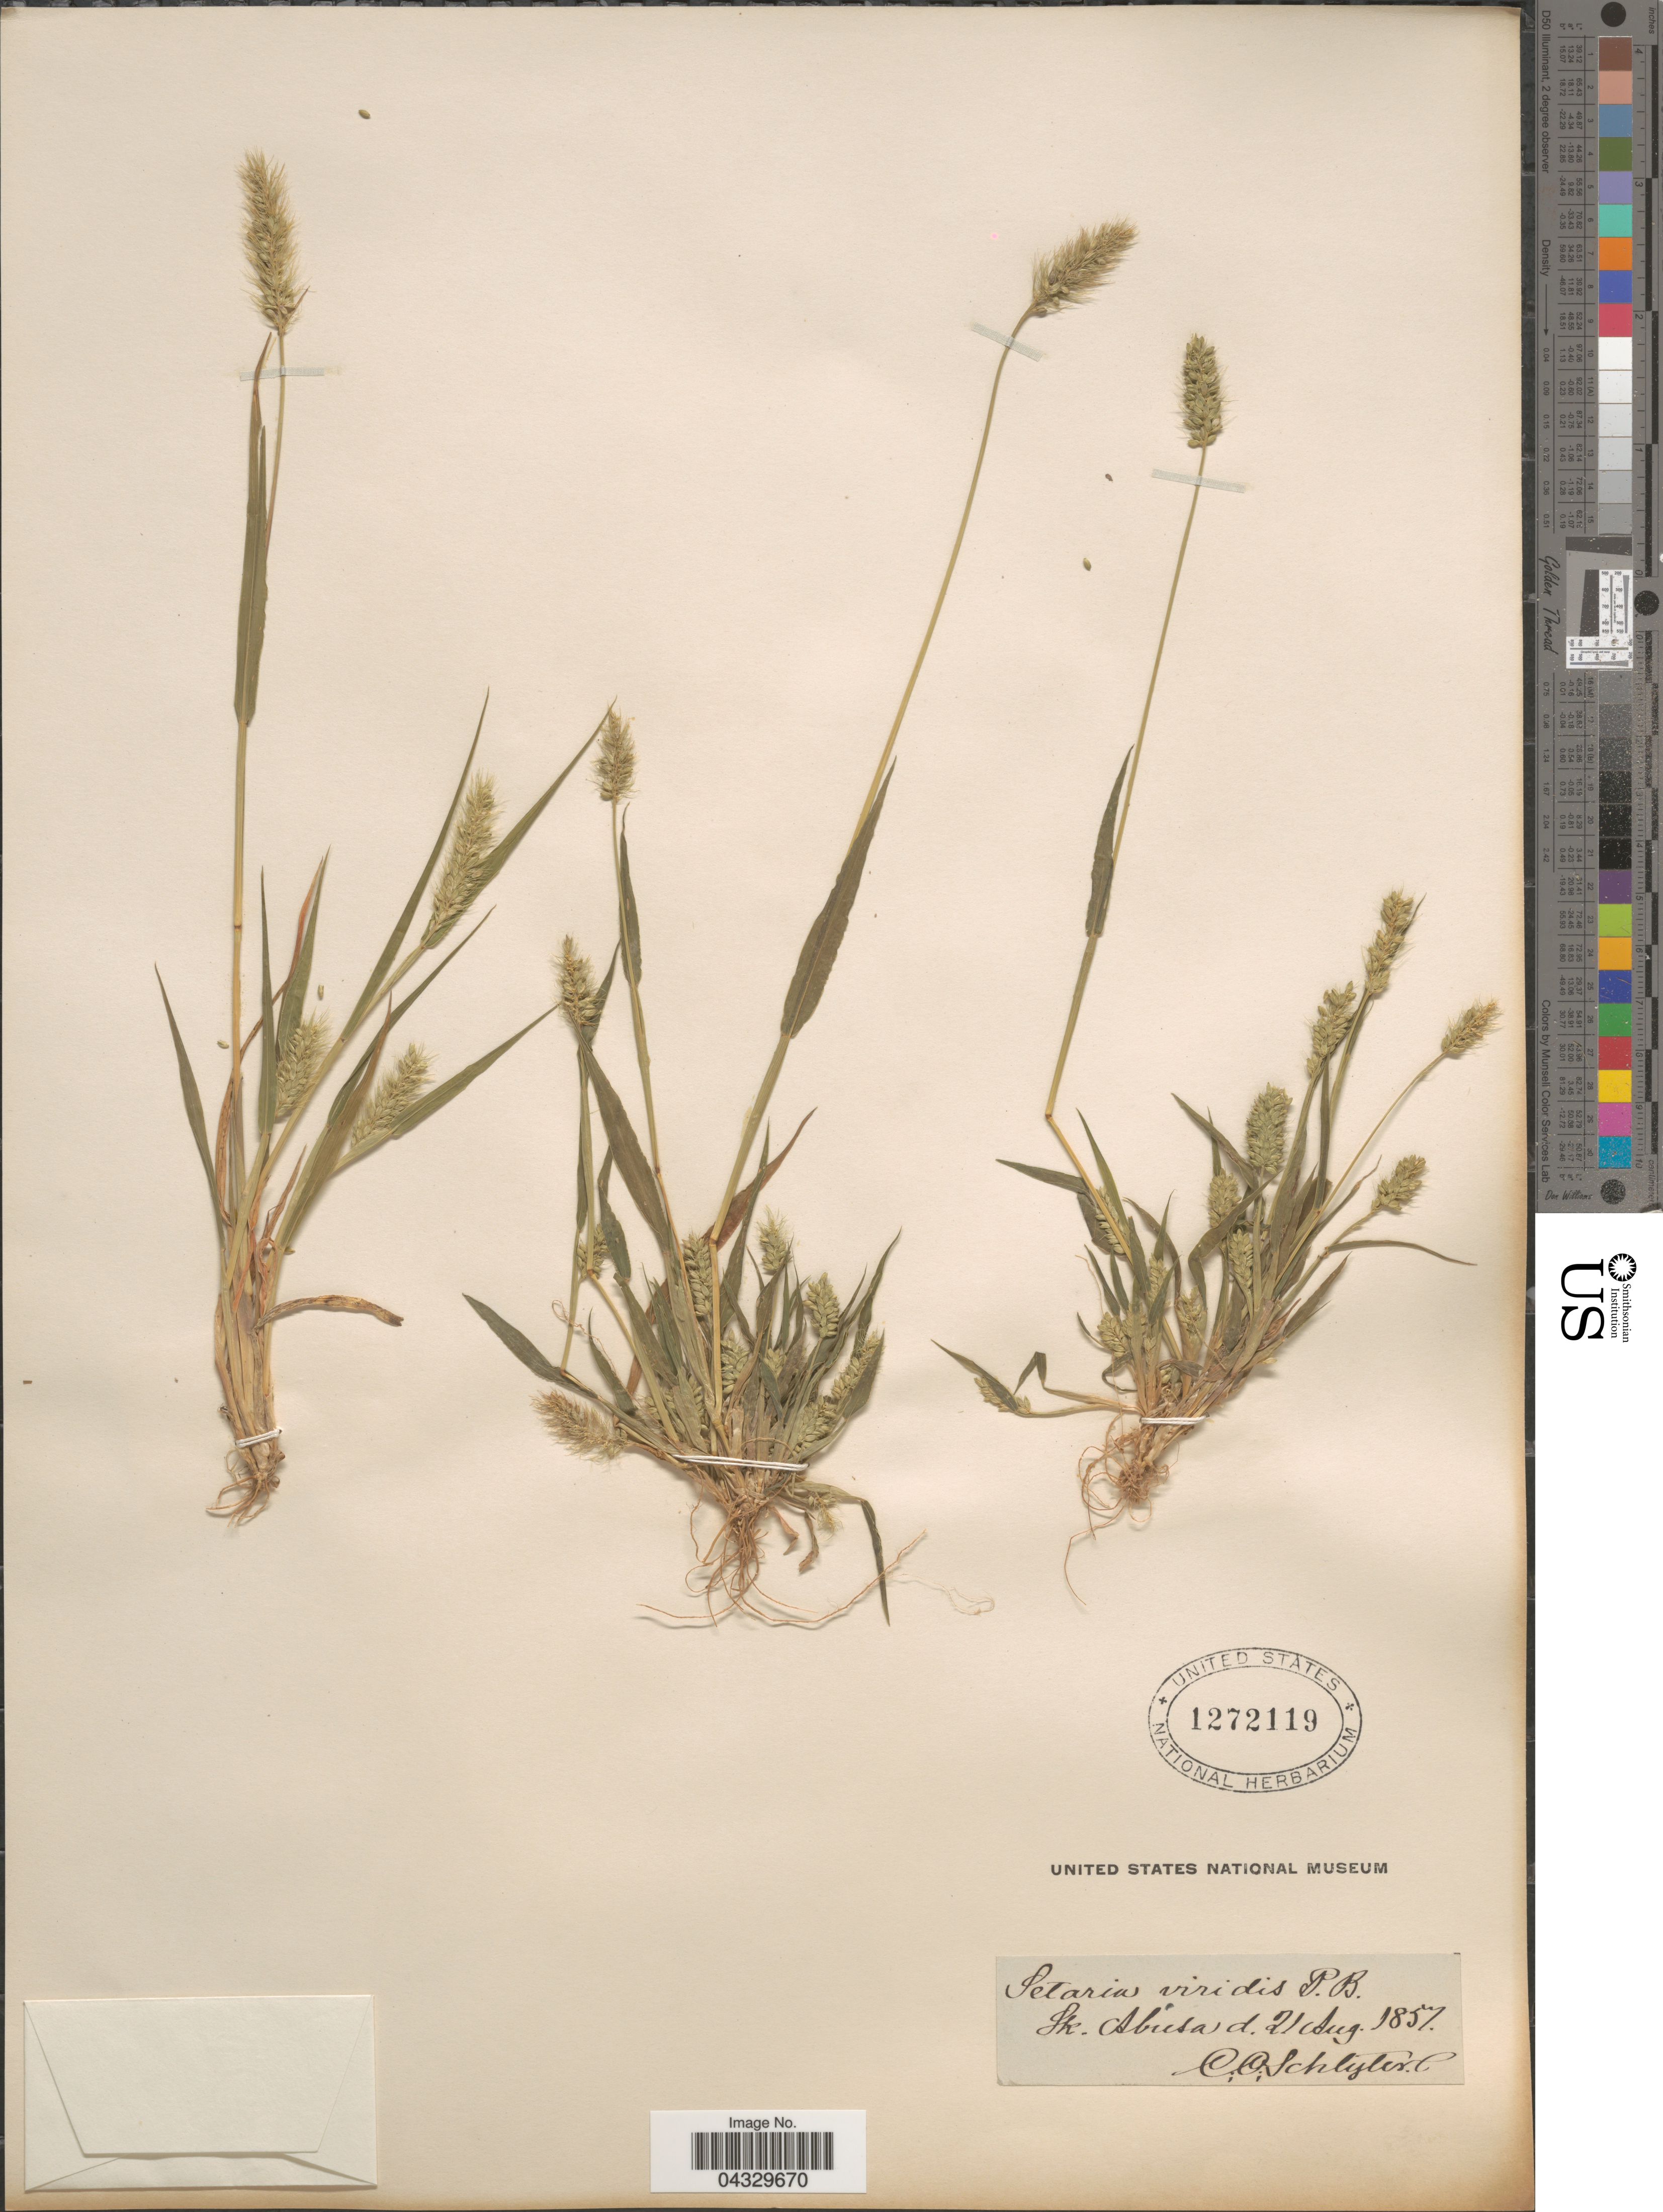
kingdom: Plantae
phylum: Tracheophyta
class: Liliopsida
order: Poales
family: Poaceae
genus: Setaria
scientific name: Setaria viridis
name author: (L.) P. Beauv.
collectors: C. Schlyter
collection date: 1857-08-21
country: Sweden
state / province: Skåne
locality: Sk. Abusa.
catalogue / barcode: US 1272119